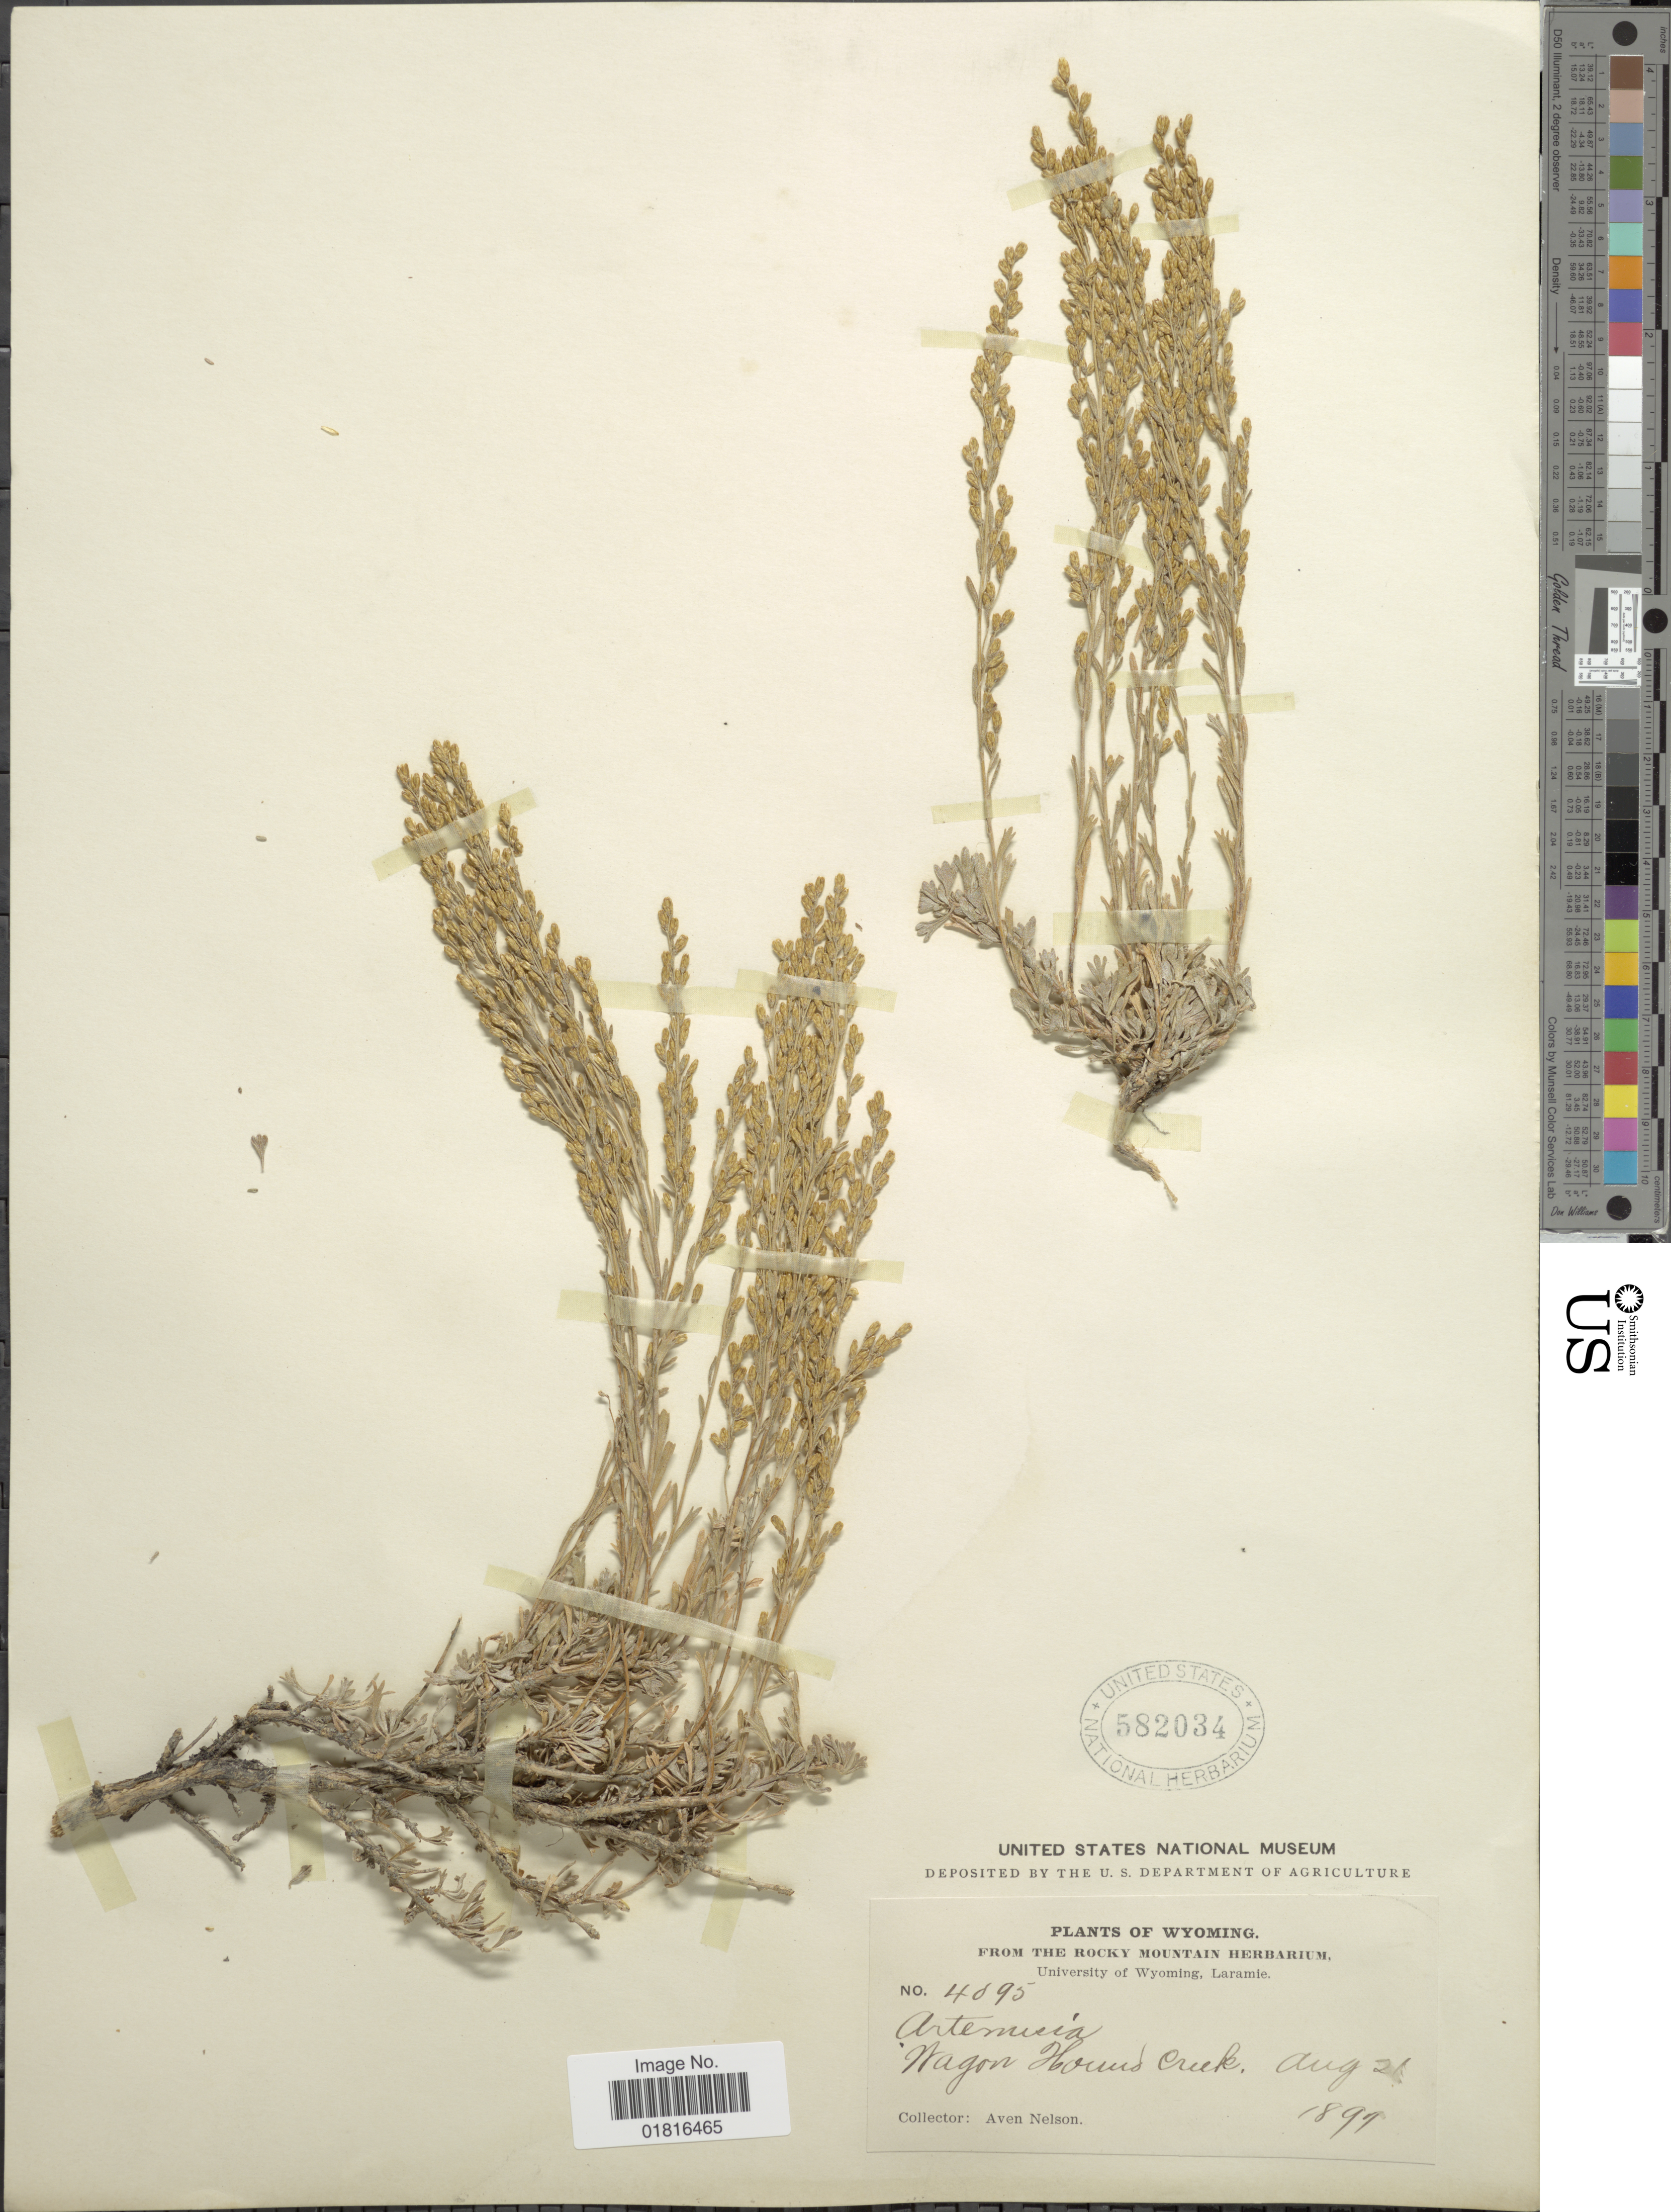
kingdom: Plantae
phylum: Tracheophyta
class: Magnoliopsida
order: Asterales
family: Asteraceae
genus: Artemisia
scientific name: Artemisia nova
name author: A. Nelson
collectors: A. Nelson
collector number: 4095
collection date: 1899-08-21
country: United States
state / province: Wyoming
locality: Wagon Hound Creek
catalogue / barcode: US 582034